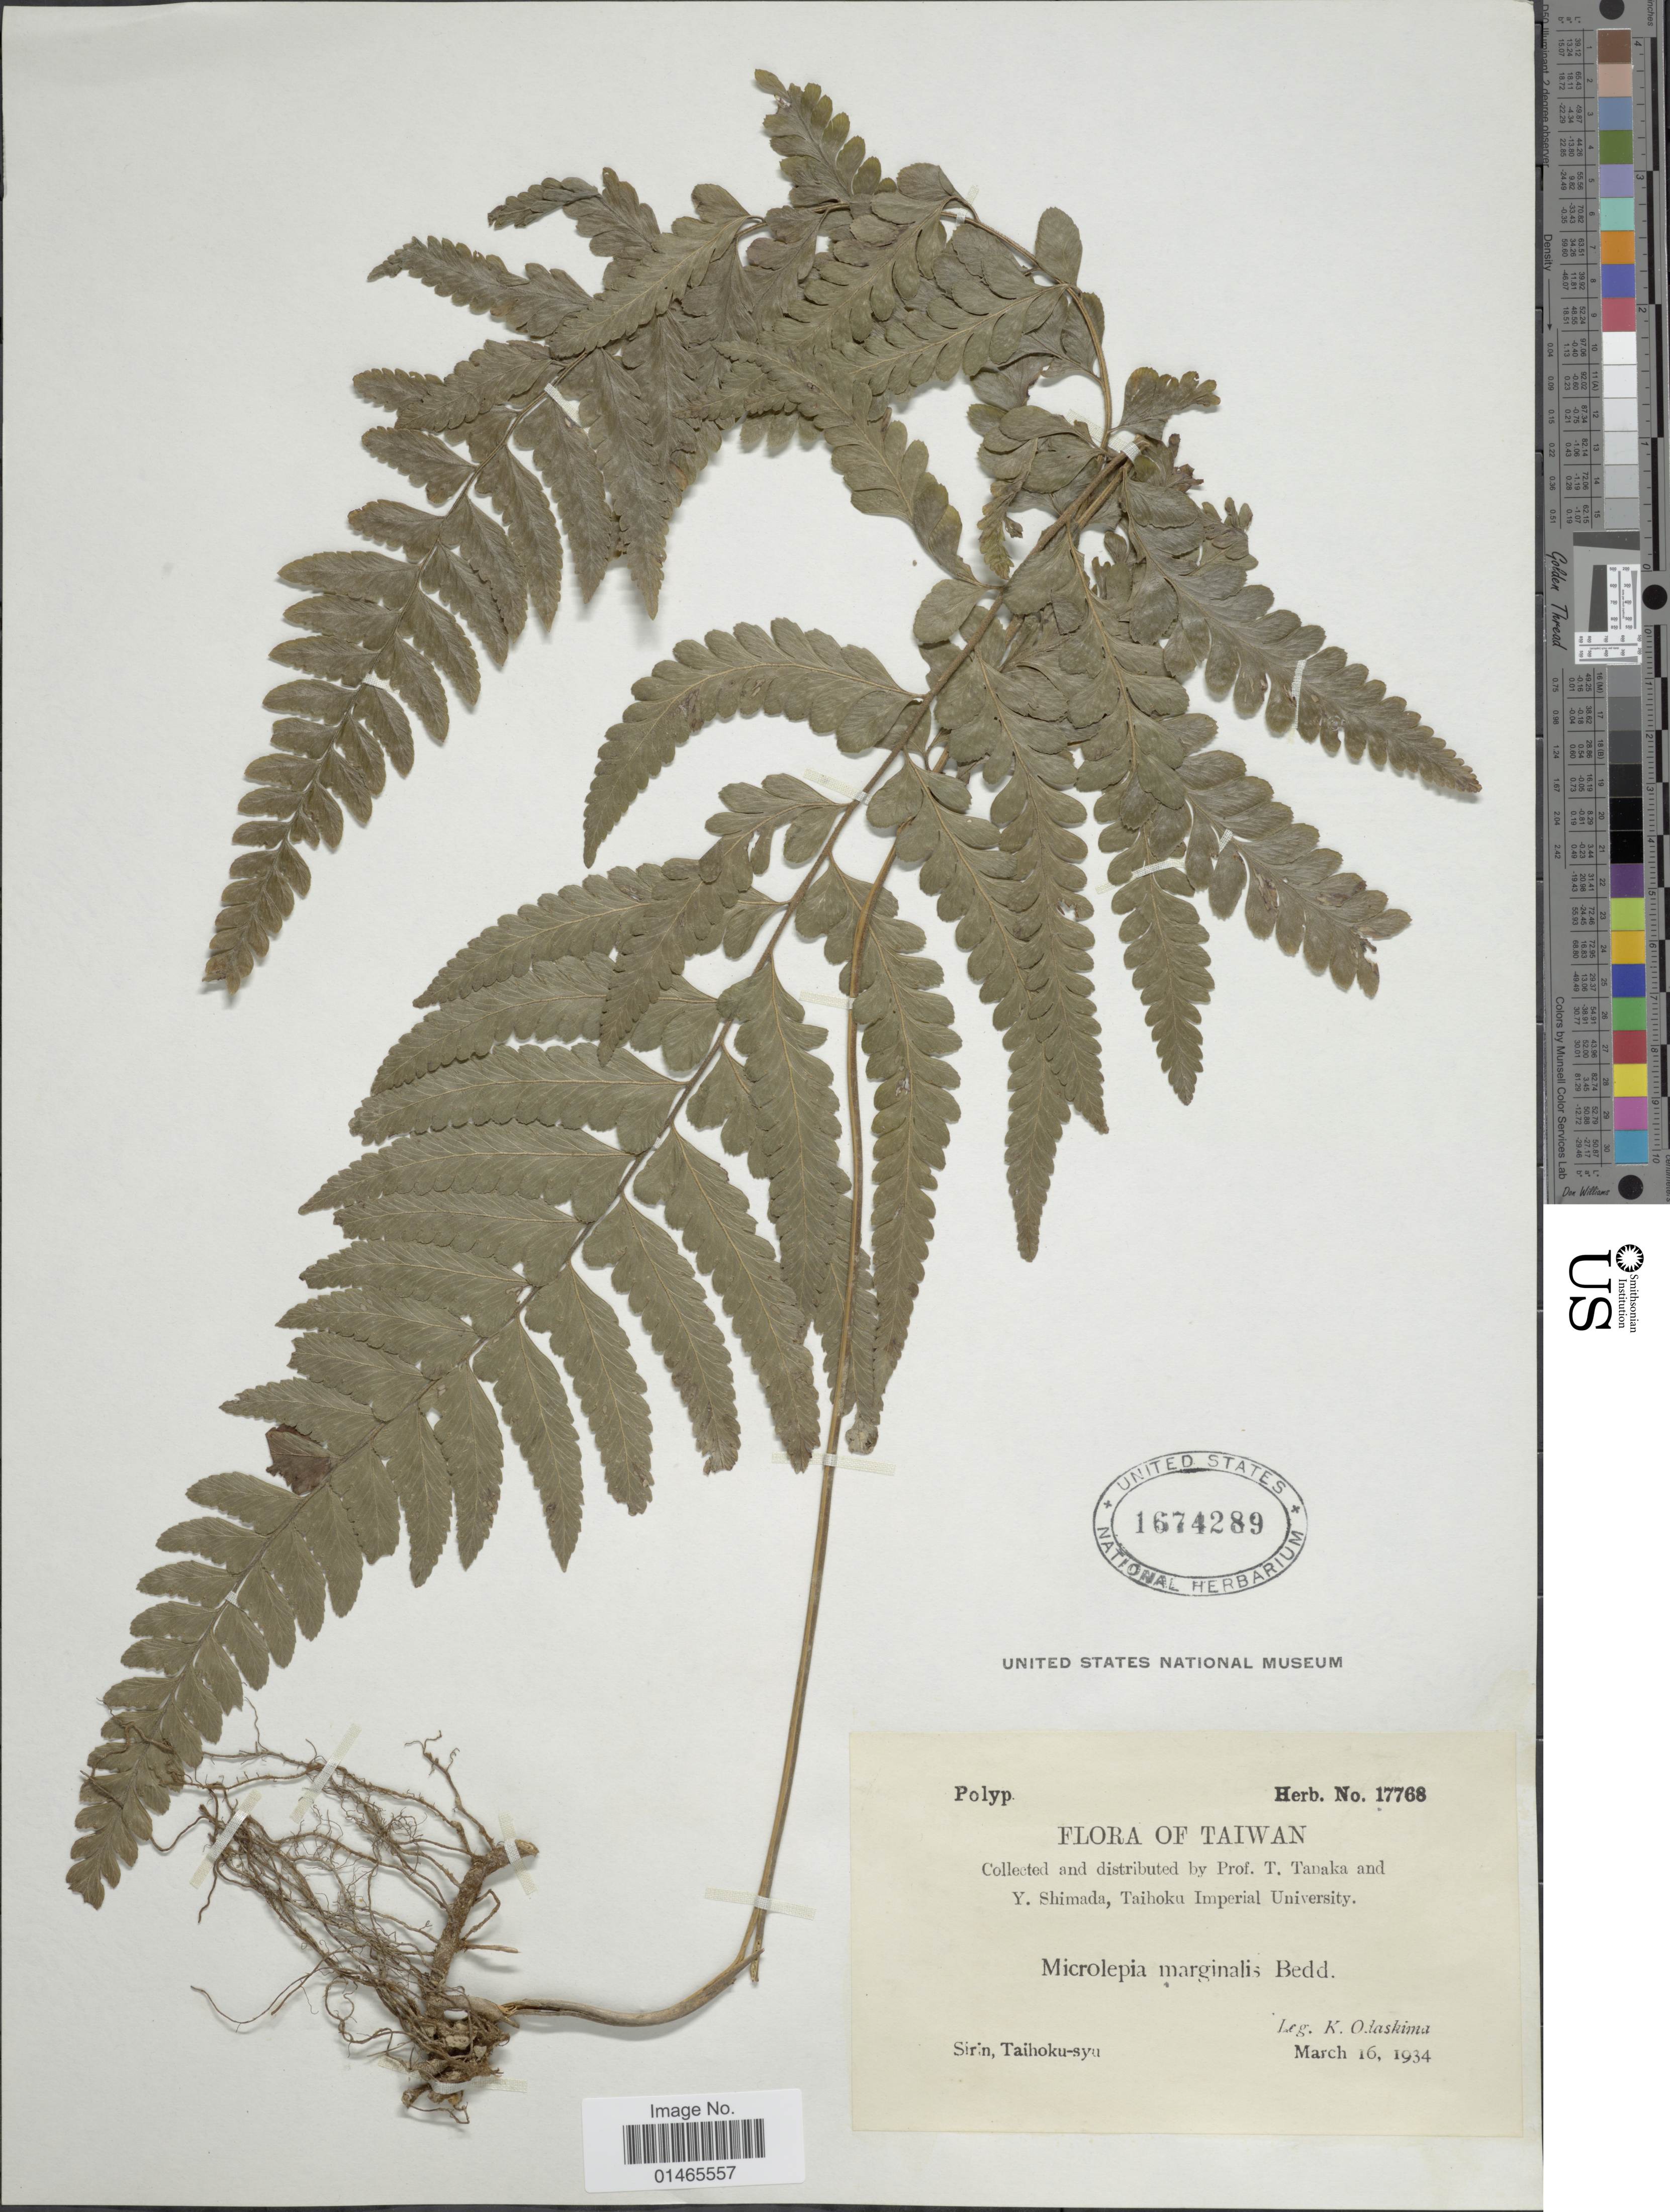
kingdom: Plantae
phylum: Tracheophyta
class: Polypodiopsida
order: Polypodiales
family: Dennstaedtiaceae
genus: Microlepia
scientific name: Microlepia marginata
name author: (Houtt.) C. Chr.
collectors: K. Odashima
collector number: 17768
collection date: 1934-03-19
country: Taiwan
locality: Sirin, Taihoku-syu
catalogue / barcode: US 1674289